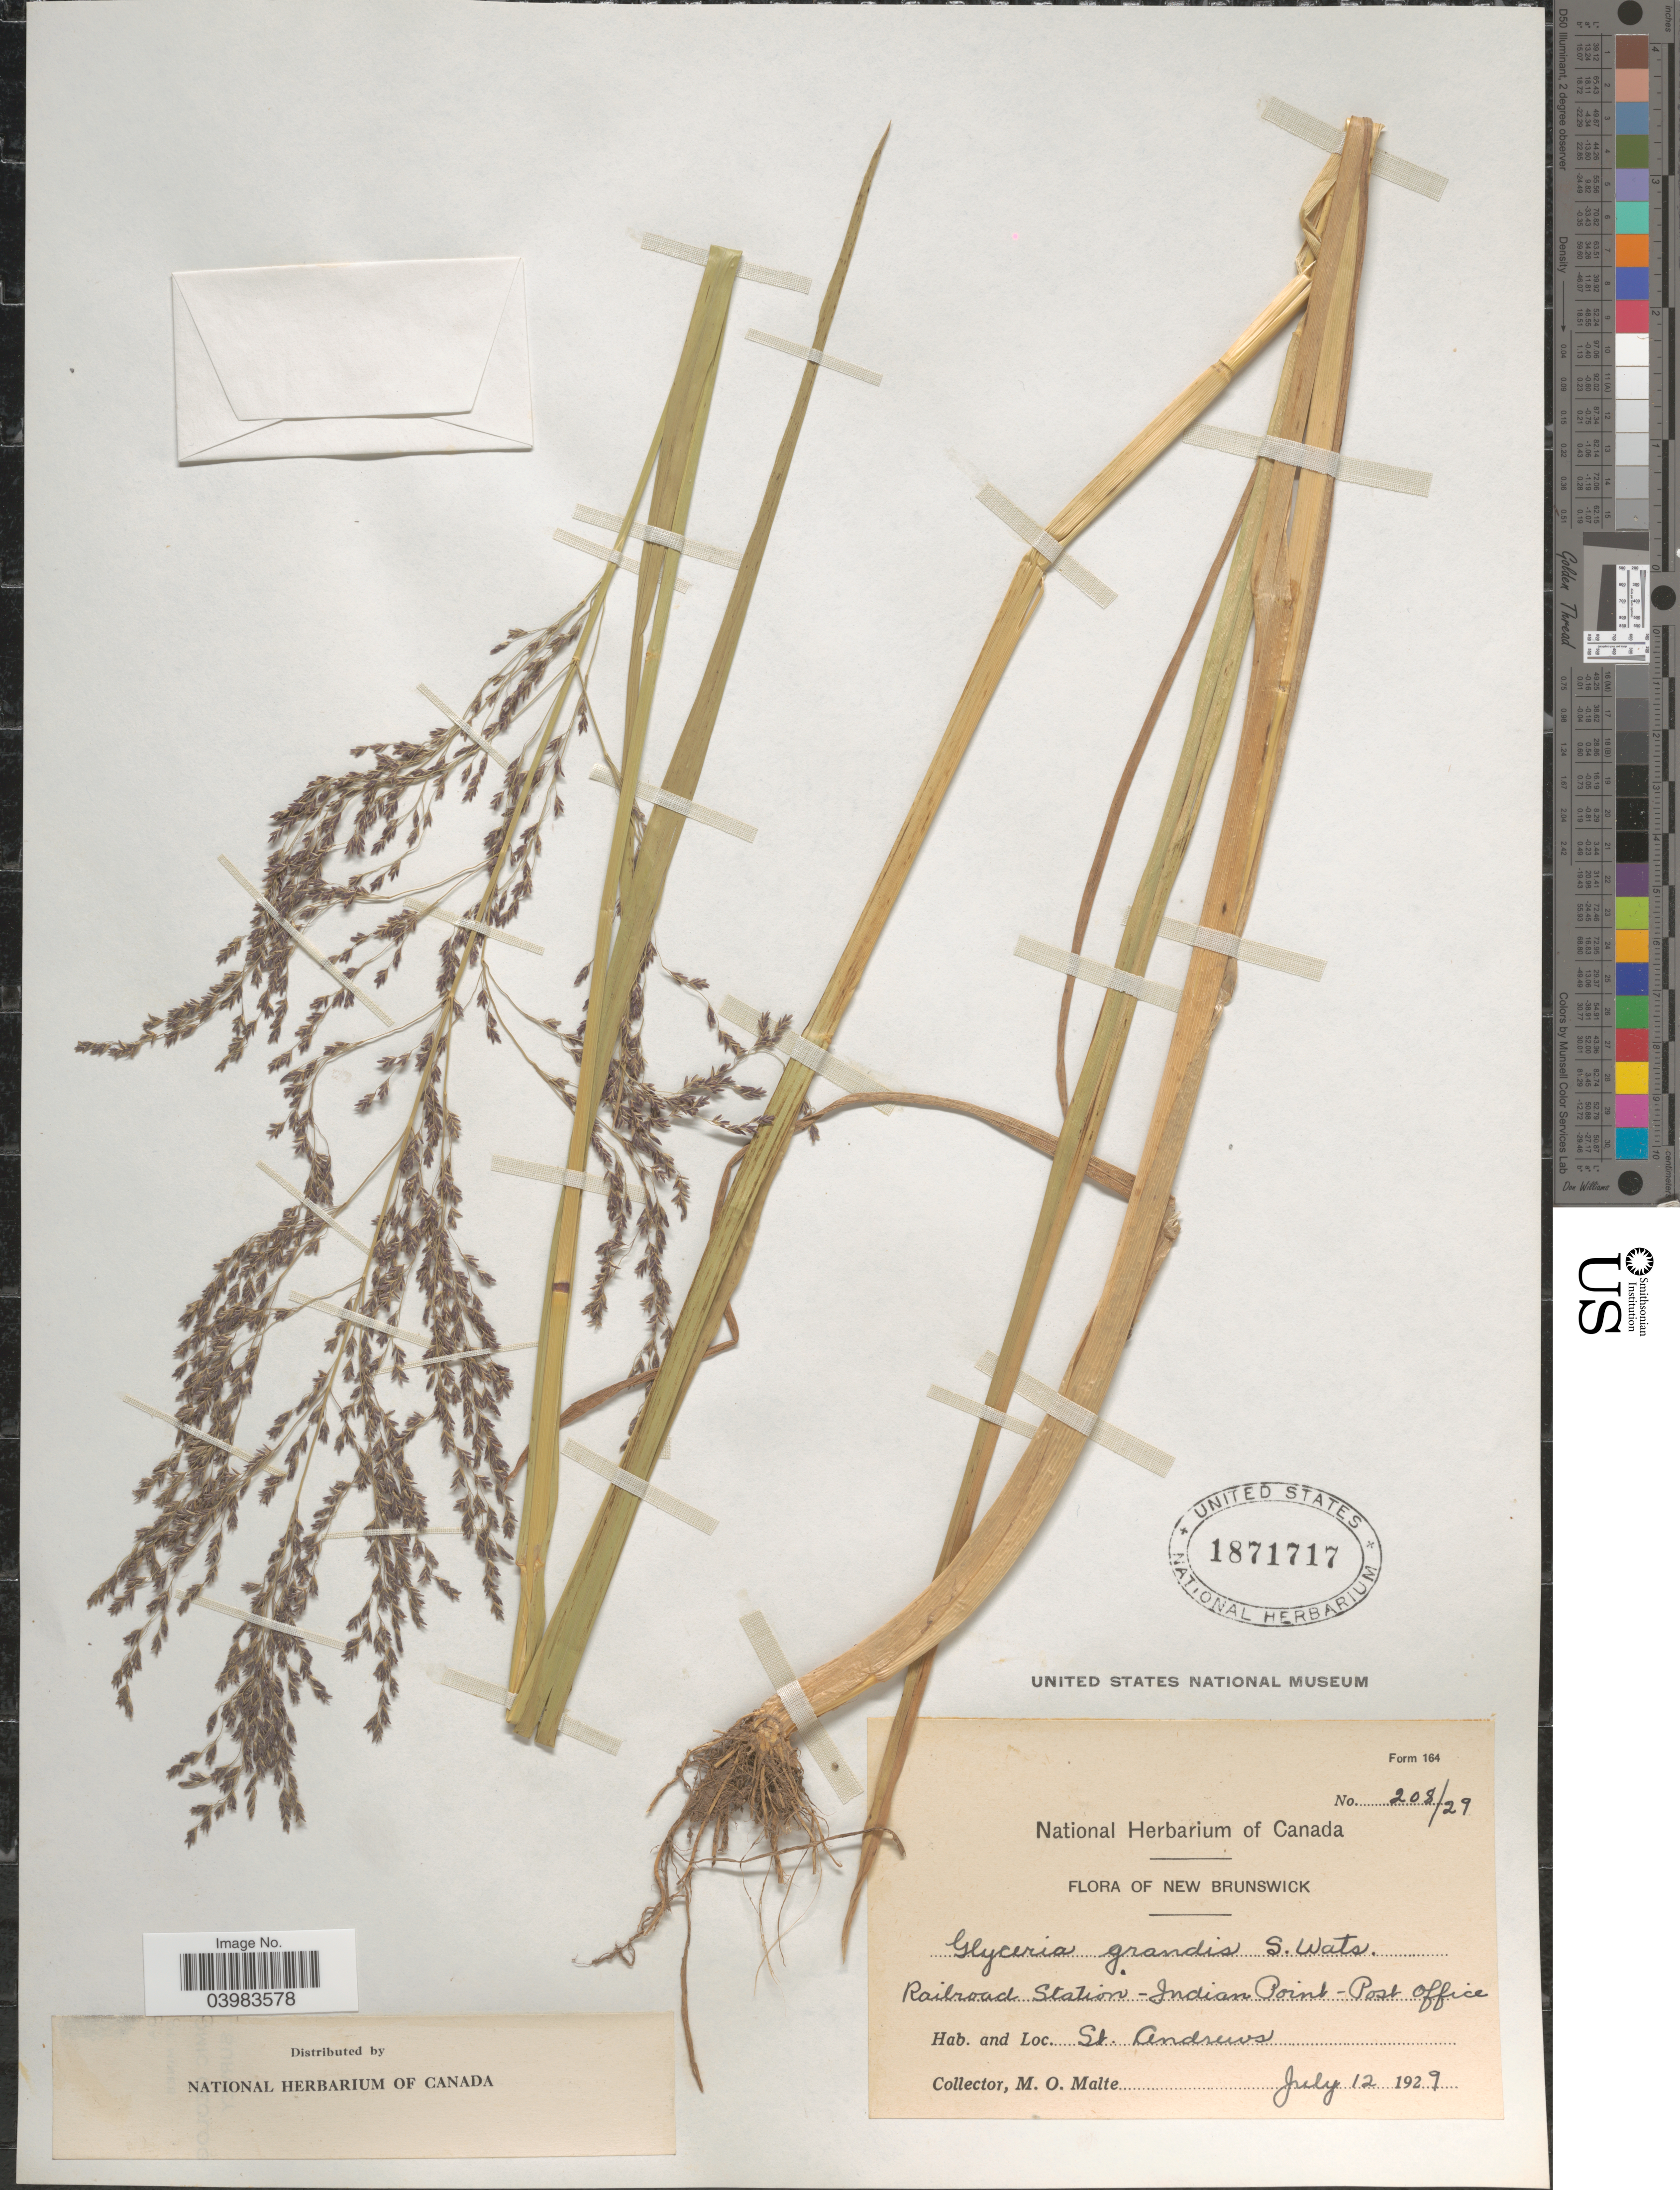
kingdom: Plantae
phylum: Tracheophyta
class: Liliopsida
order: Poales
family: Poaceae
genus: Glyceria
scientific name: Glyceria grandis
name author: S. Watson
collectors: M. O. Malte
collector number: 208/29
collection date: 1929-07-12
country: Canada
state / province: New Brunswick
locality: Railroad Station-Indian Point-Post office. St. Andrews.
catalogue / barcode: US 1871717